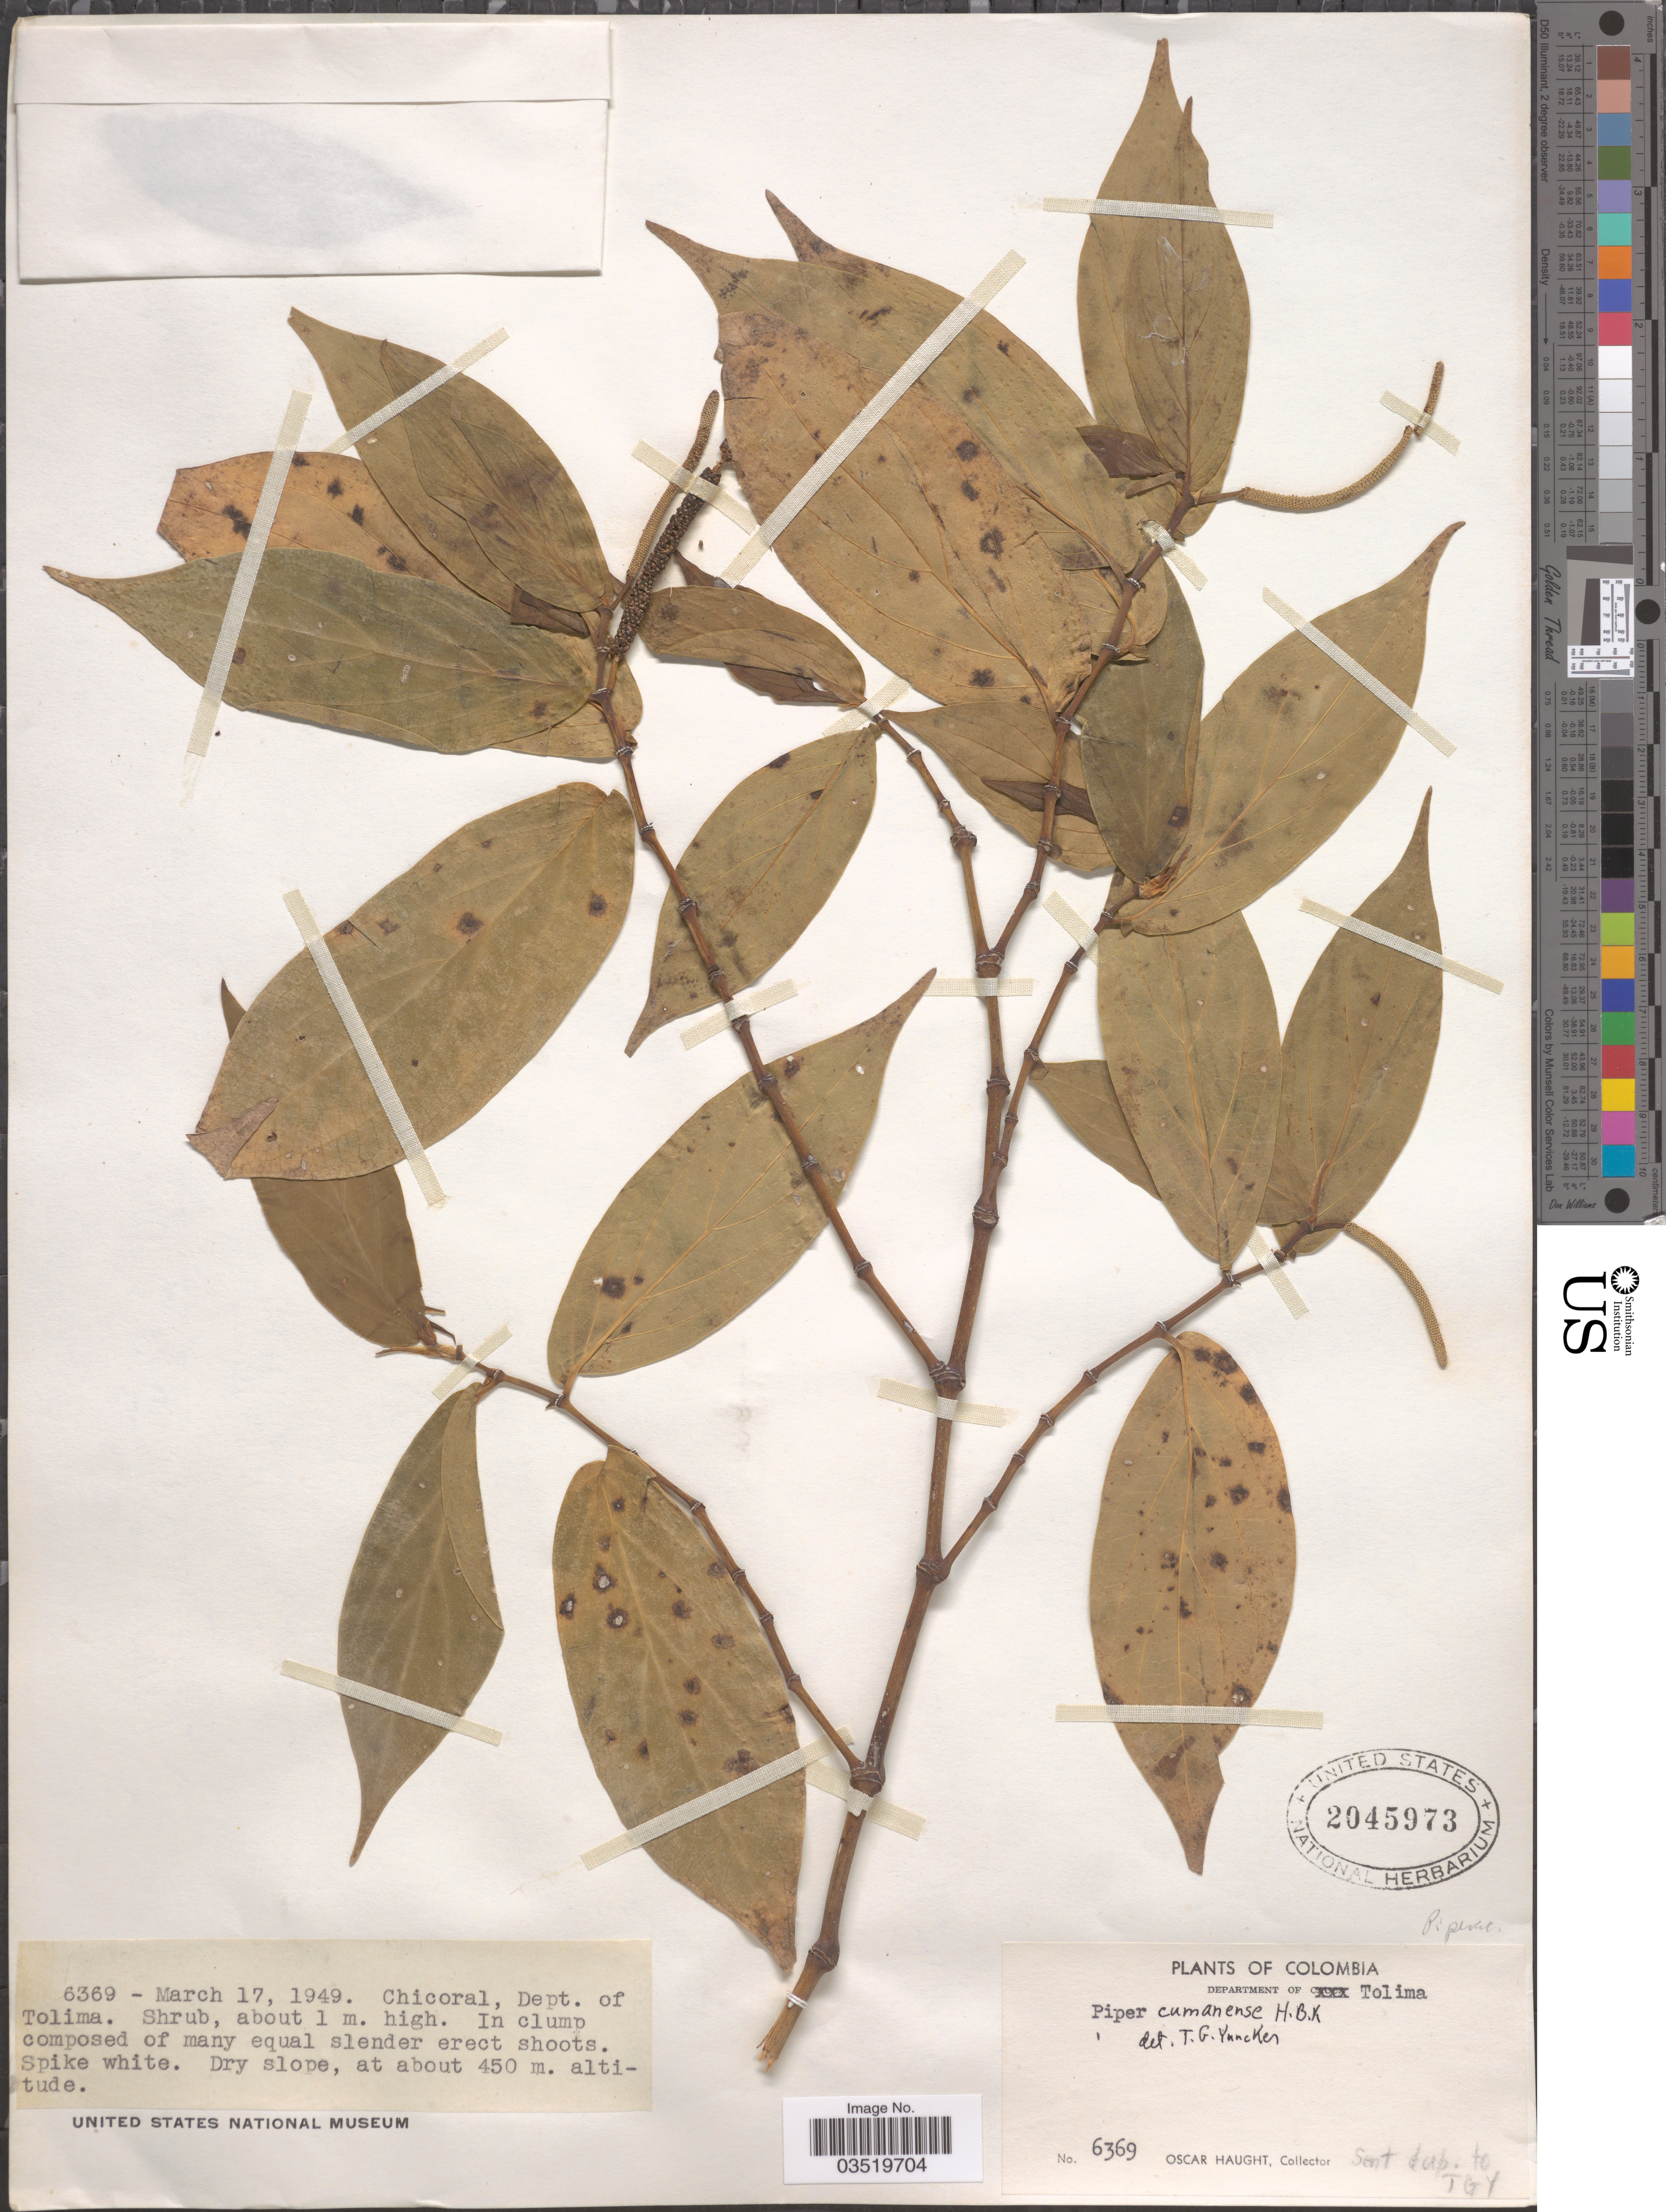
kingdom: Plantae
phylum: Tracheophyta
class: Magnoliopsida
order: Piperales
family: Piperaceae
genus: Piper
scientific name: Piper cumanense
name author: Kunth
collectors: O. L. Haught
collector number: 6369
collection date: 1949-03-17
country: Colombia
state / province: Tolima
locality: Department of Tolima. Chicoral.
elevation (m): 450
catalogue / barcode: US 2045973